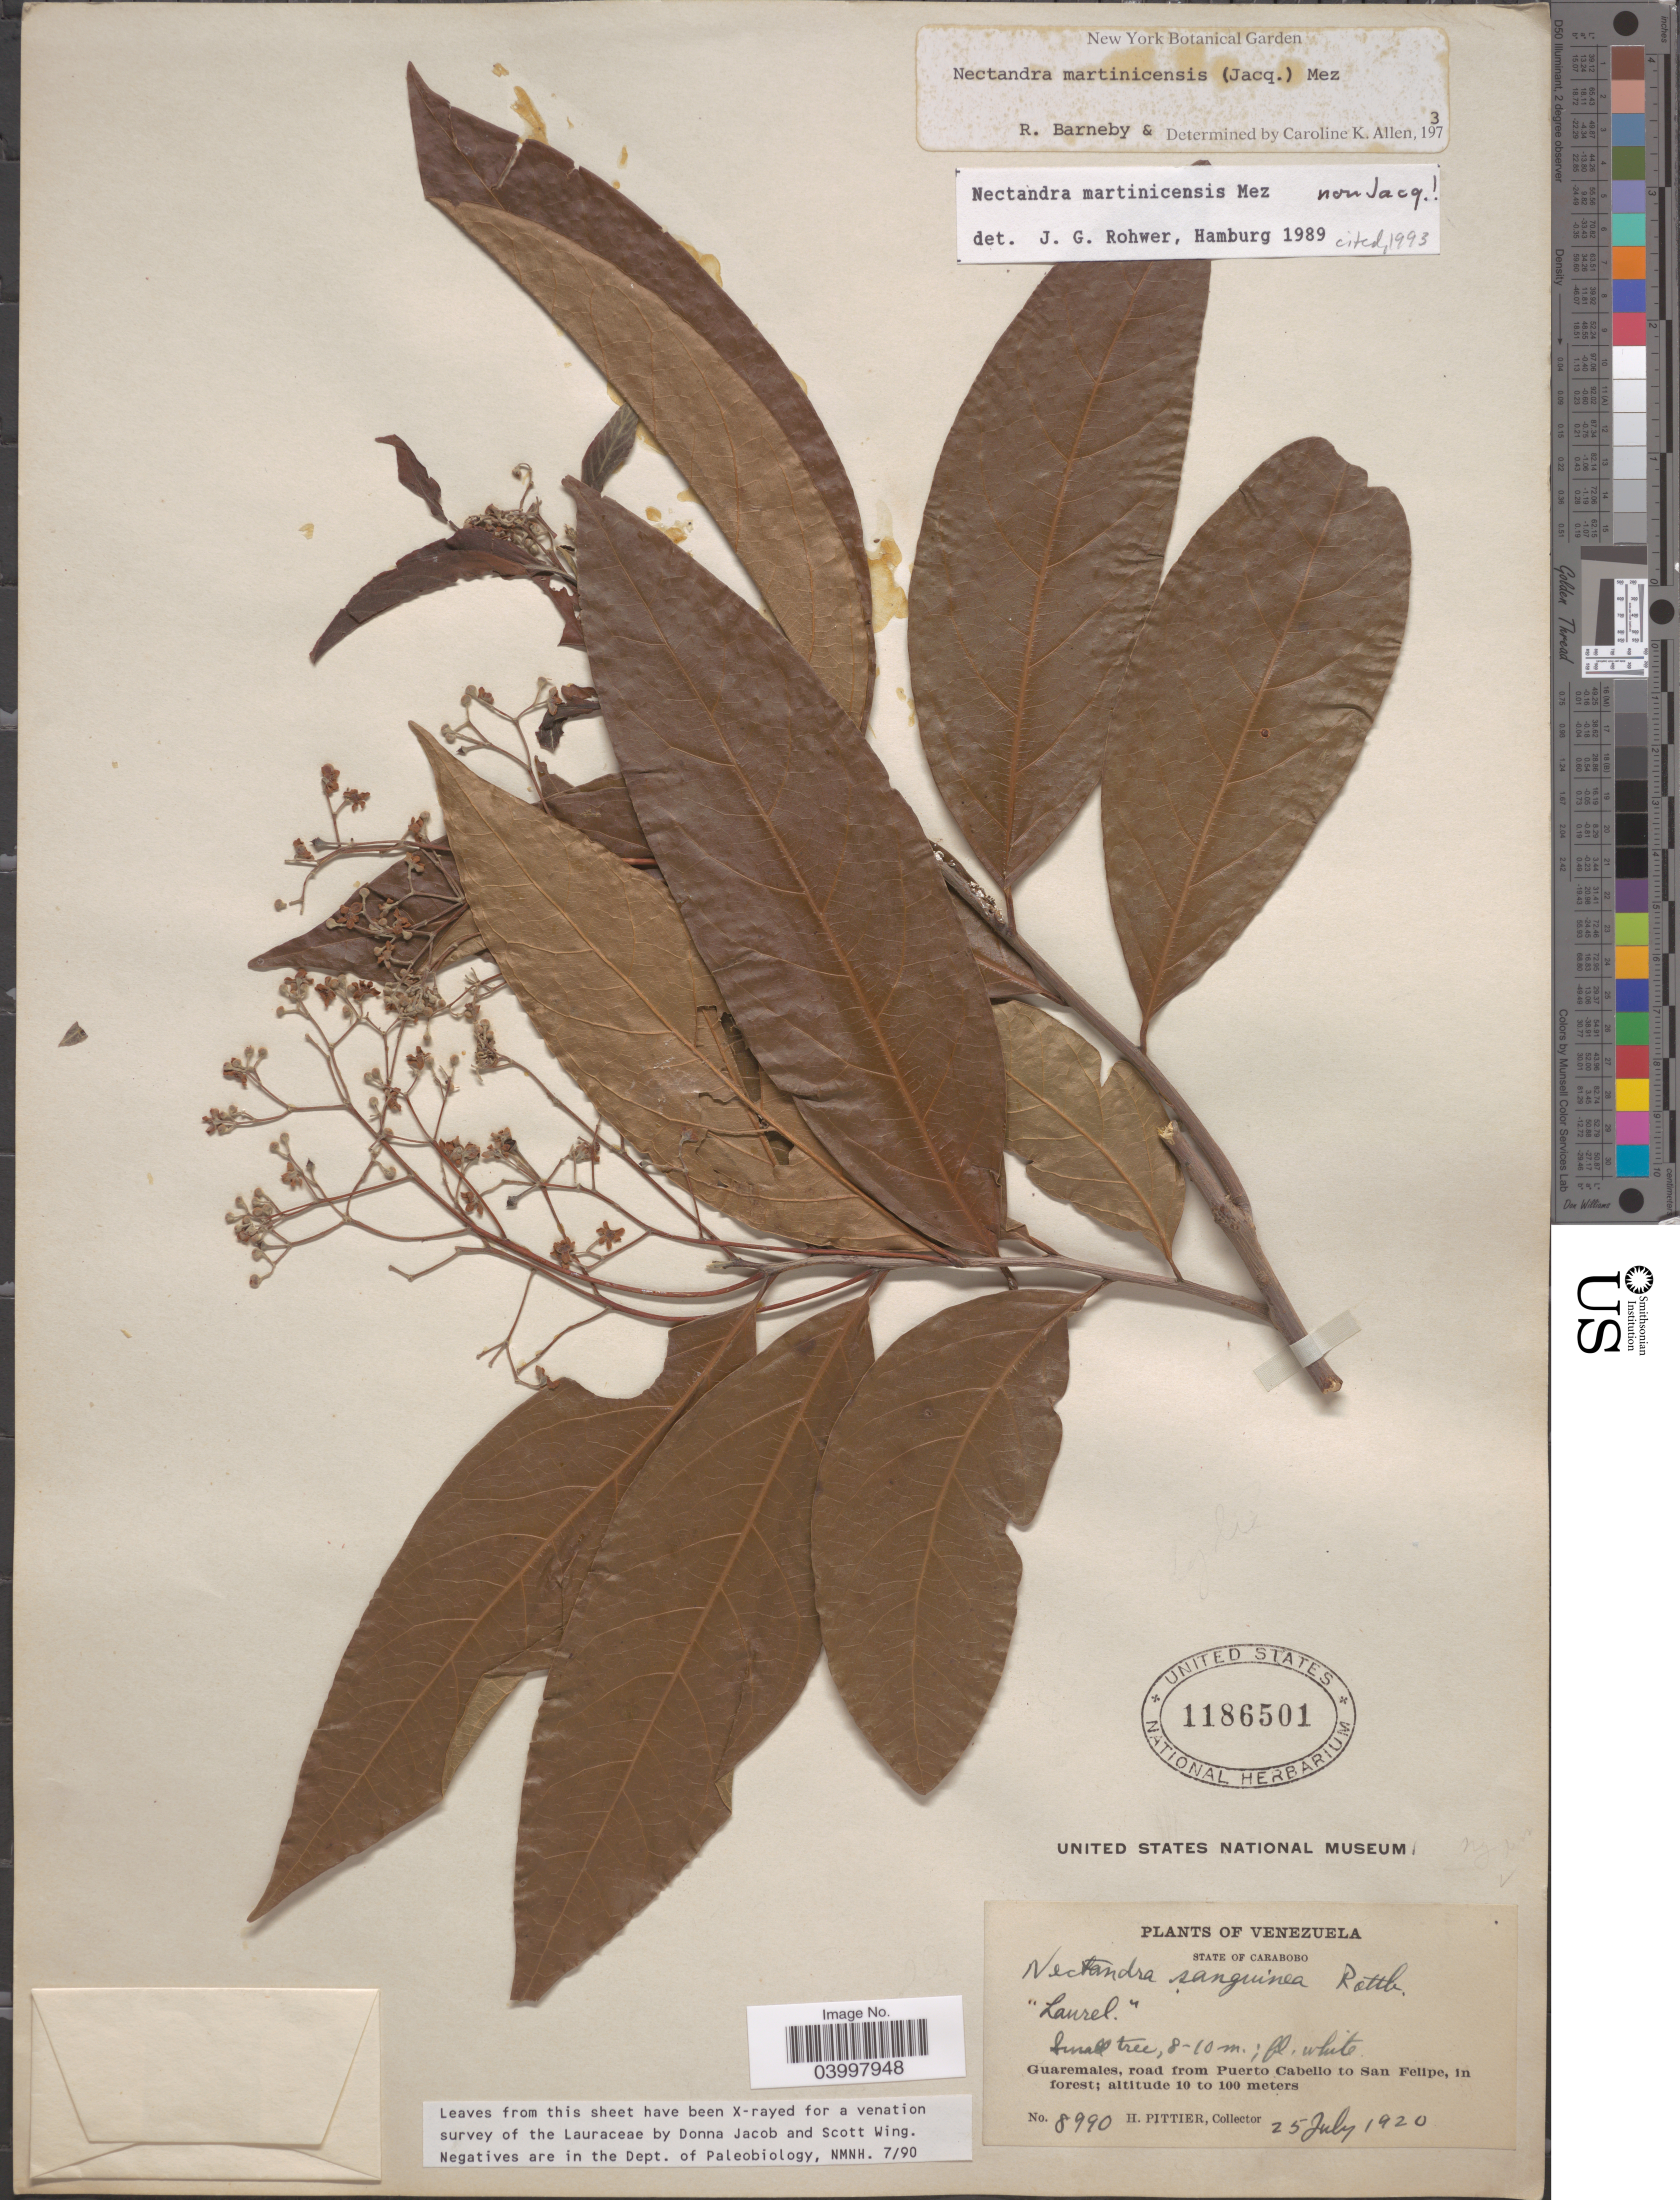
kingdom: Plantae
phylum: Tracheophyta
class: Magnoliopsida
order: Laurales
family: Lauraceae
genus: Nectandra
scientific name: Nectandra martinicensis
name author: Mez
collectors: H. F. Pittier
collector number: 8990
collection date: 1920-07-25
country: Venezuela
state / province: Carabobo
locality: Guaremales, road from Puerto Cabello to San Felipe, in forest.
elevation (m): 10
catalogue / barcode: US 1186501